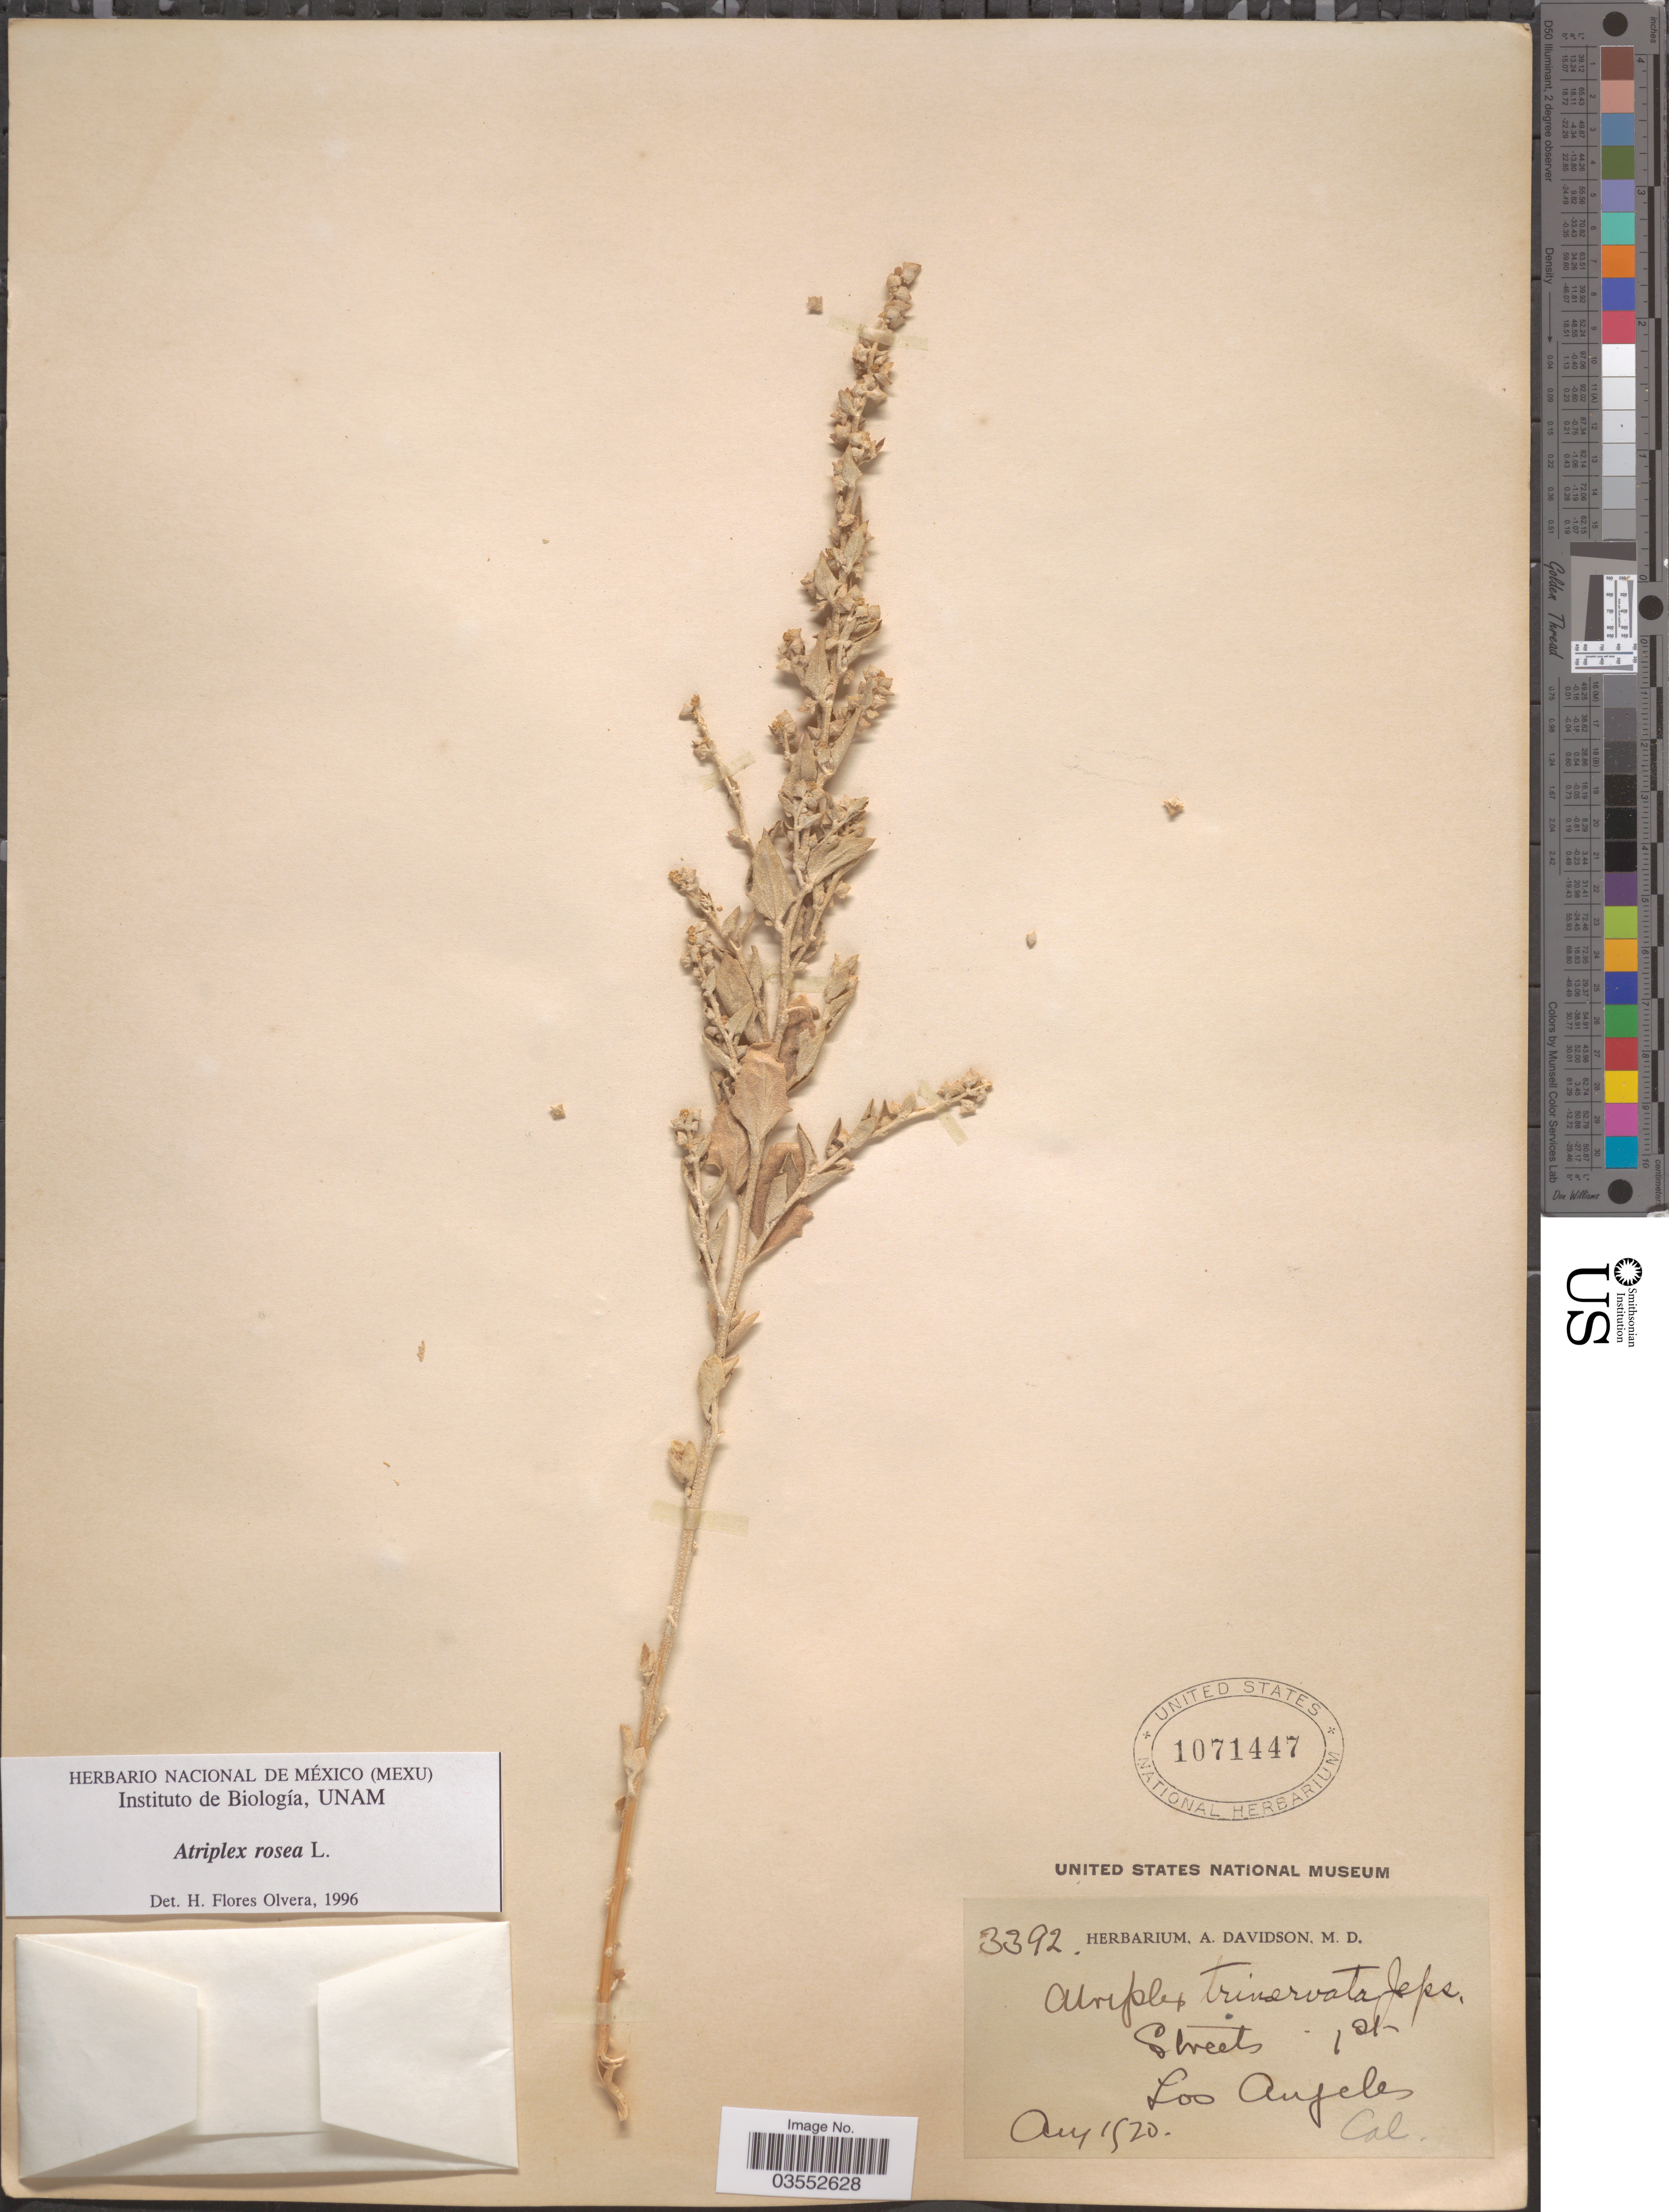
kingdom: Plantae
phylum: Tracheophyta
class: Magnoliopsida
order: Caryophyllales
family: Amaranthaceae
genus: Atriplex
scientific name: Atriplex rosea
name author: L.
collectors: ex herb. A. Davidson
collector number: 3392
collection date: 1920-08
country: United States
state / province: California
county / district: Los Angeles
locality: Streets 1st Los Angeles.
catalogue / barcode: US 1071447